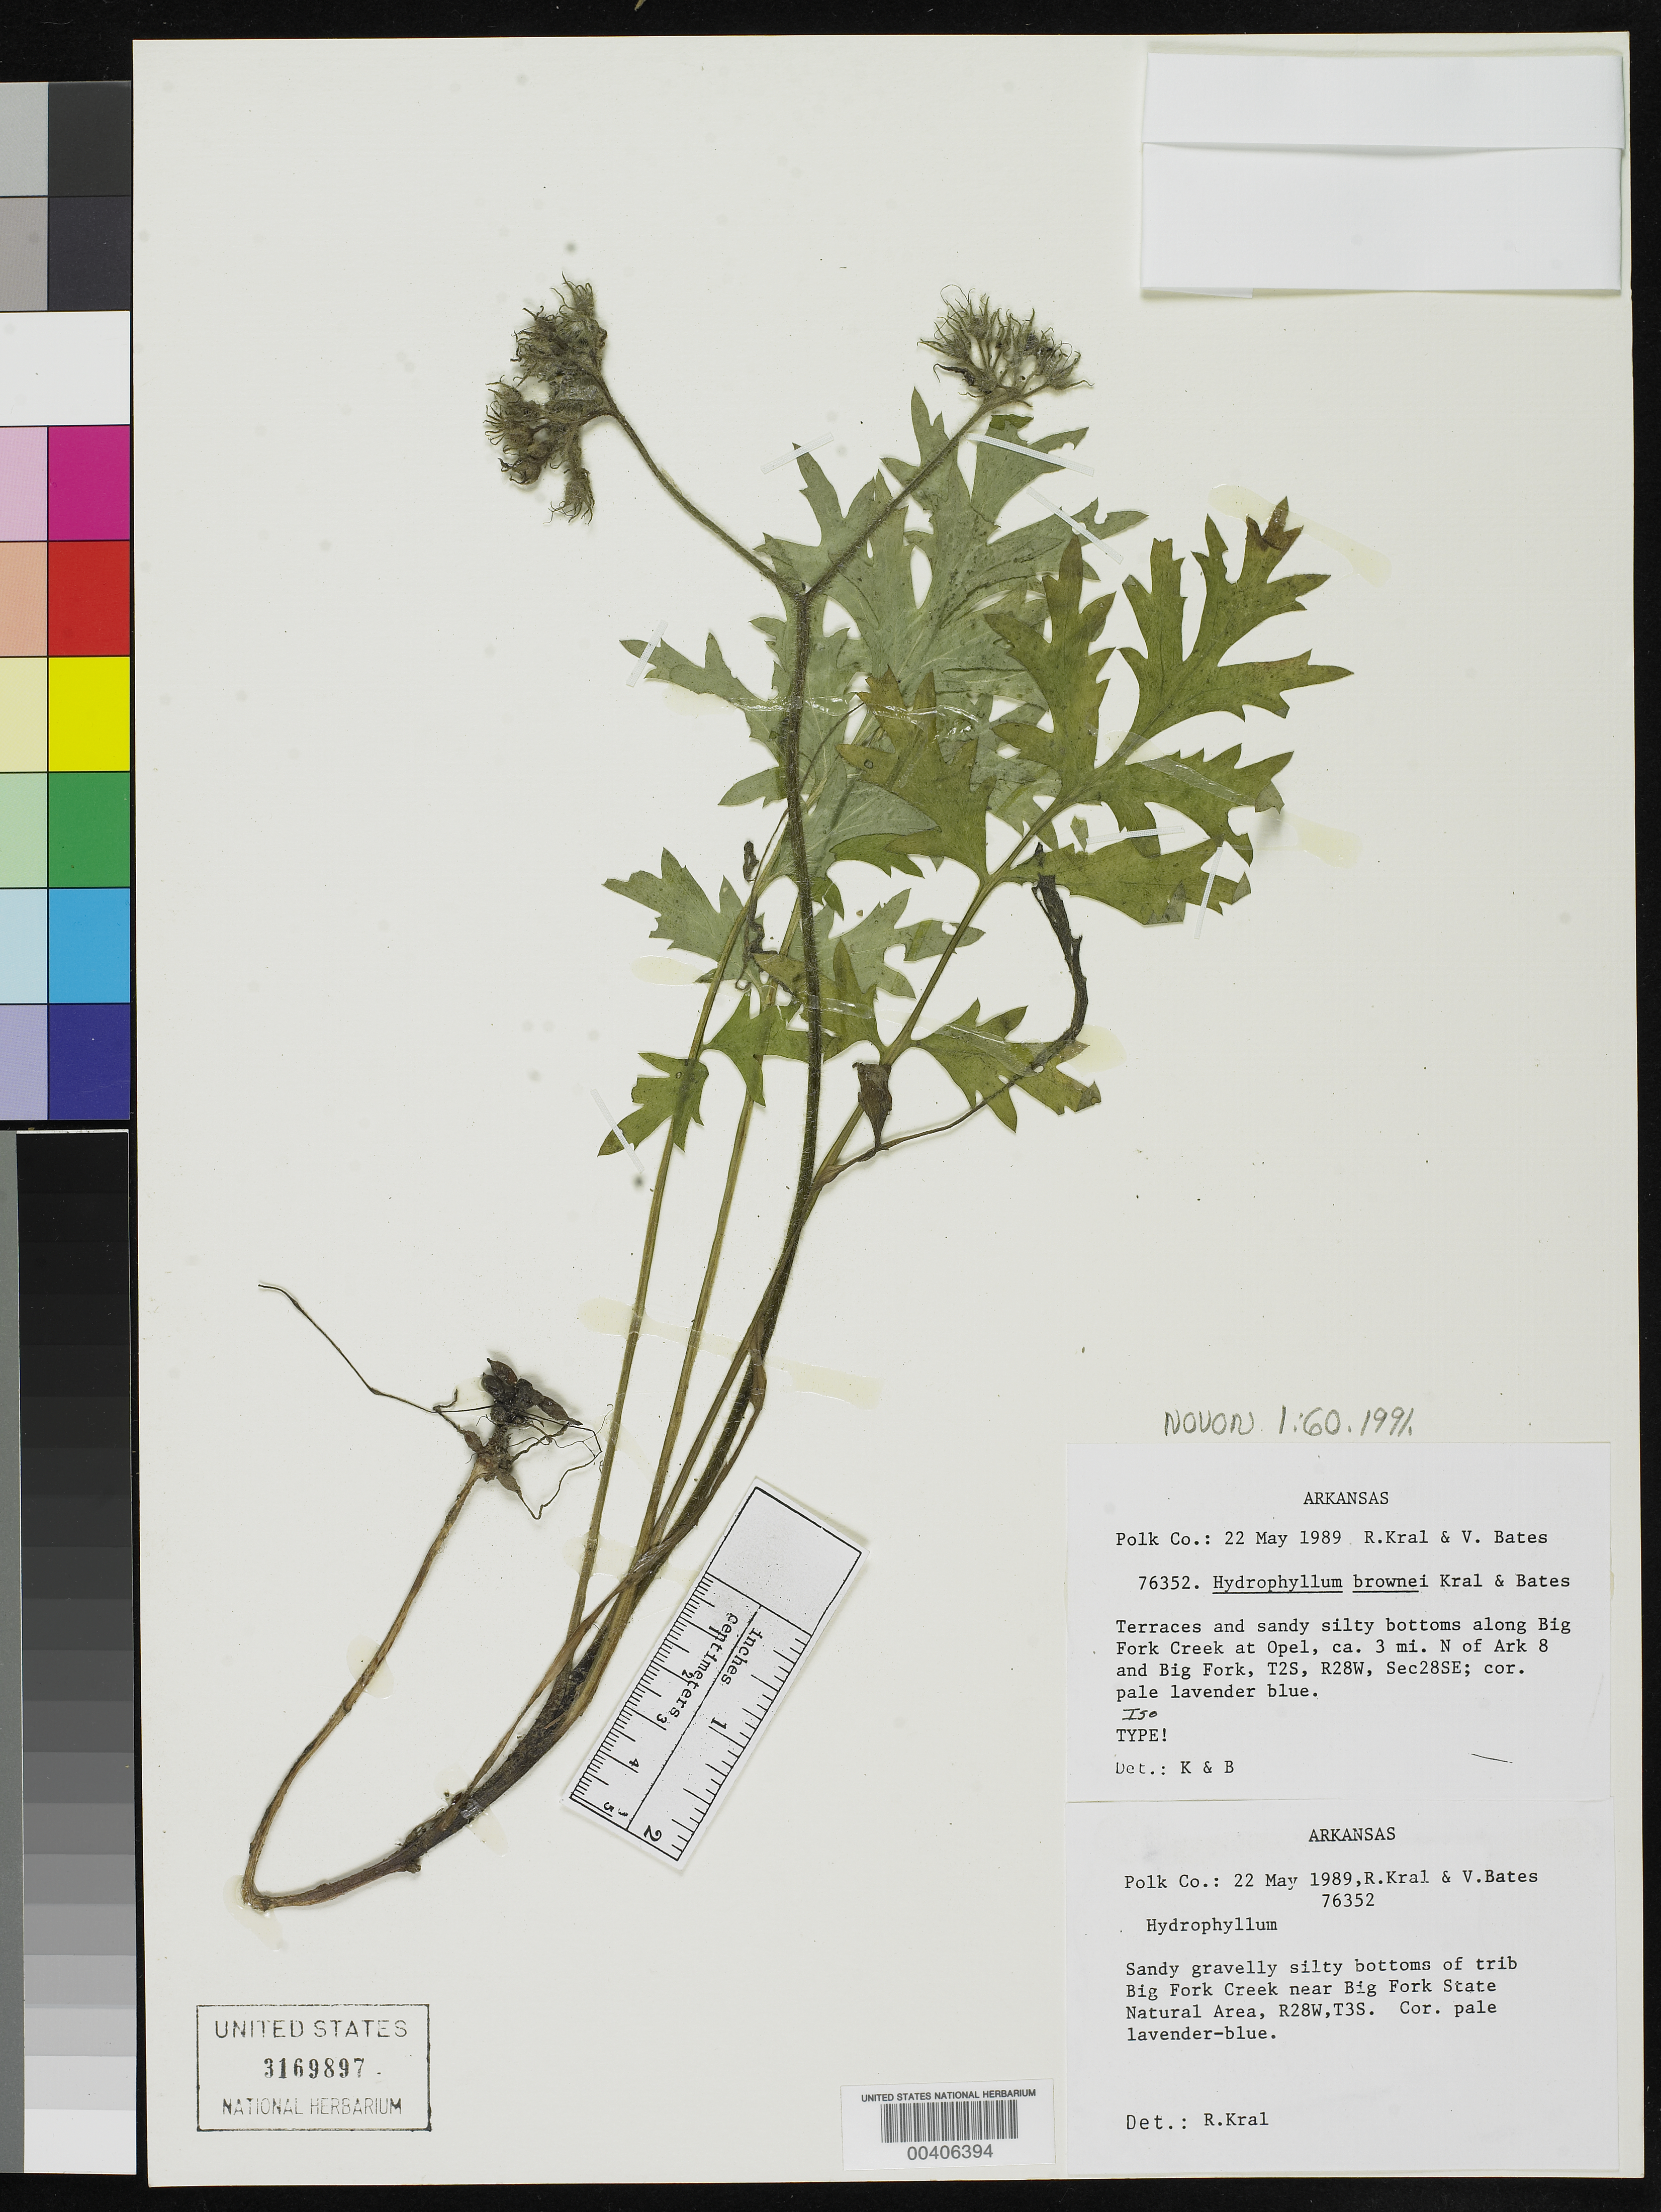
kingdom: Plantae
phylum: Tracheophyta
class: Magnoliopsida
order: Boraginales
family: Hydrophyllaceae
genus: Hydrophyllum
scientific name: Hydrophyllum brownei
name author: Kral & V.M. Bates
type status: Isotype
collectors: R. Kral & V. Bates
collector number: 76352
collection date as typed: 22 May 1989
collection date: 1989-05-22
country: United States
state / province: Arkansas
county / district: Polk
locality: Along Big Fork Creek at Opel, ca. 3 km N of Ark 8 & Big Fork.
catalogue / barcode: US 3169897